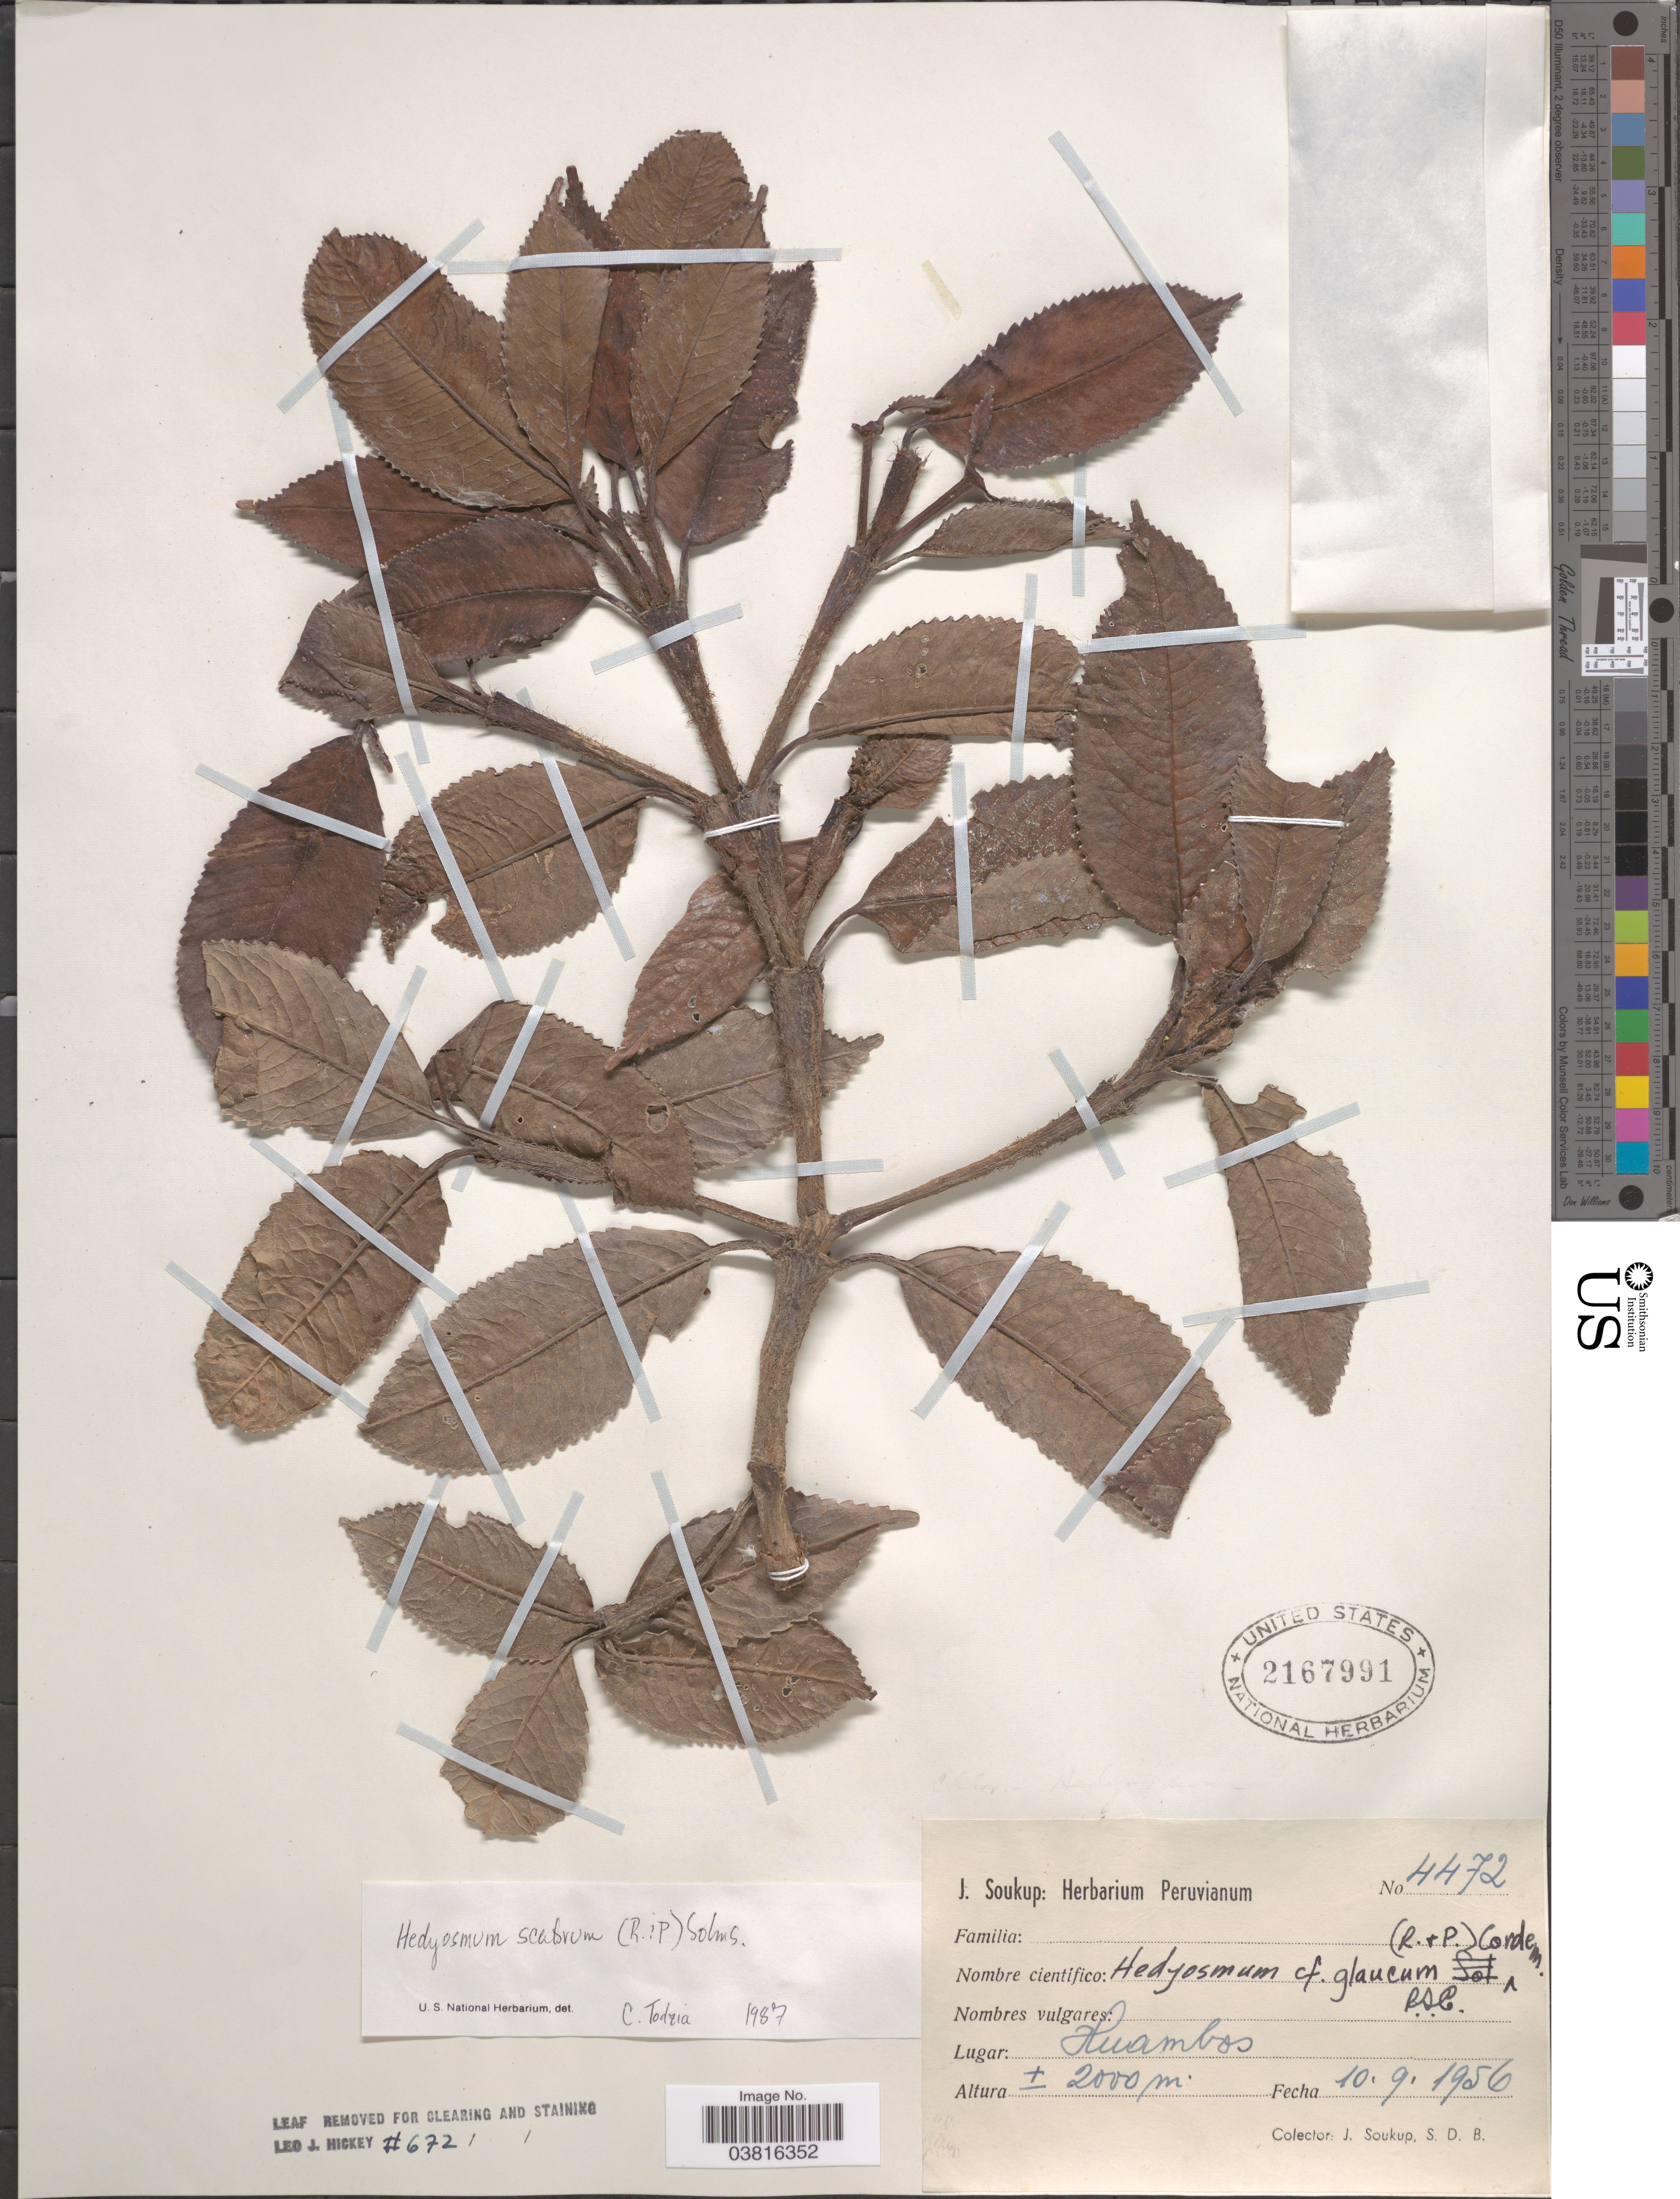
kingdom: Plantae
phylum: Tracheophyta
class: Magnoliopsida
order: Chloranthales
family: Chloranthaceae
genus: Hedyosmum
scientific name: Hedyosmum scabrum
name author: Solms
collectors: J. Soukup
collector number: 4472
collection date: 1956-09-10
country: Peru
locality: Huambos.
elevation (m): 2000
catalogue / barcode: US 2167991